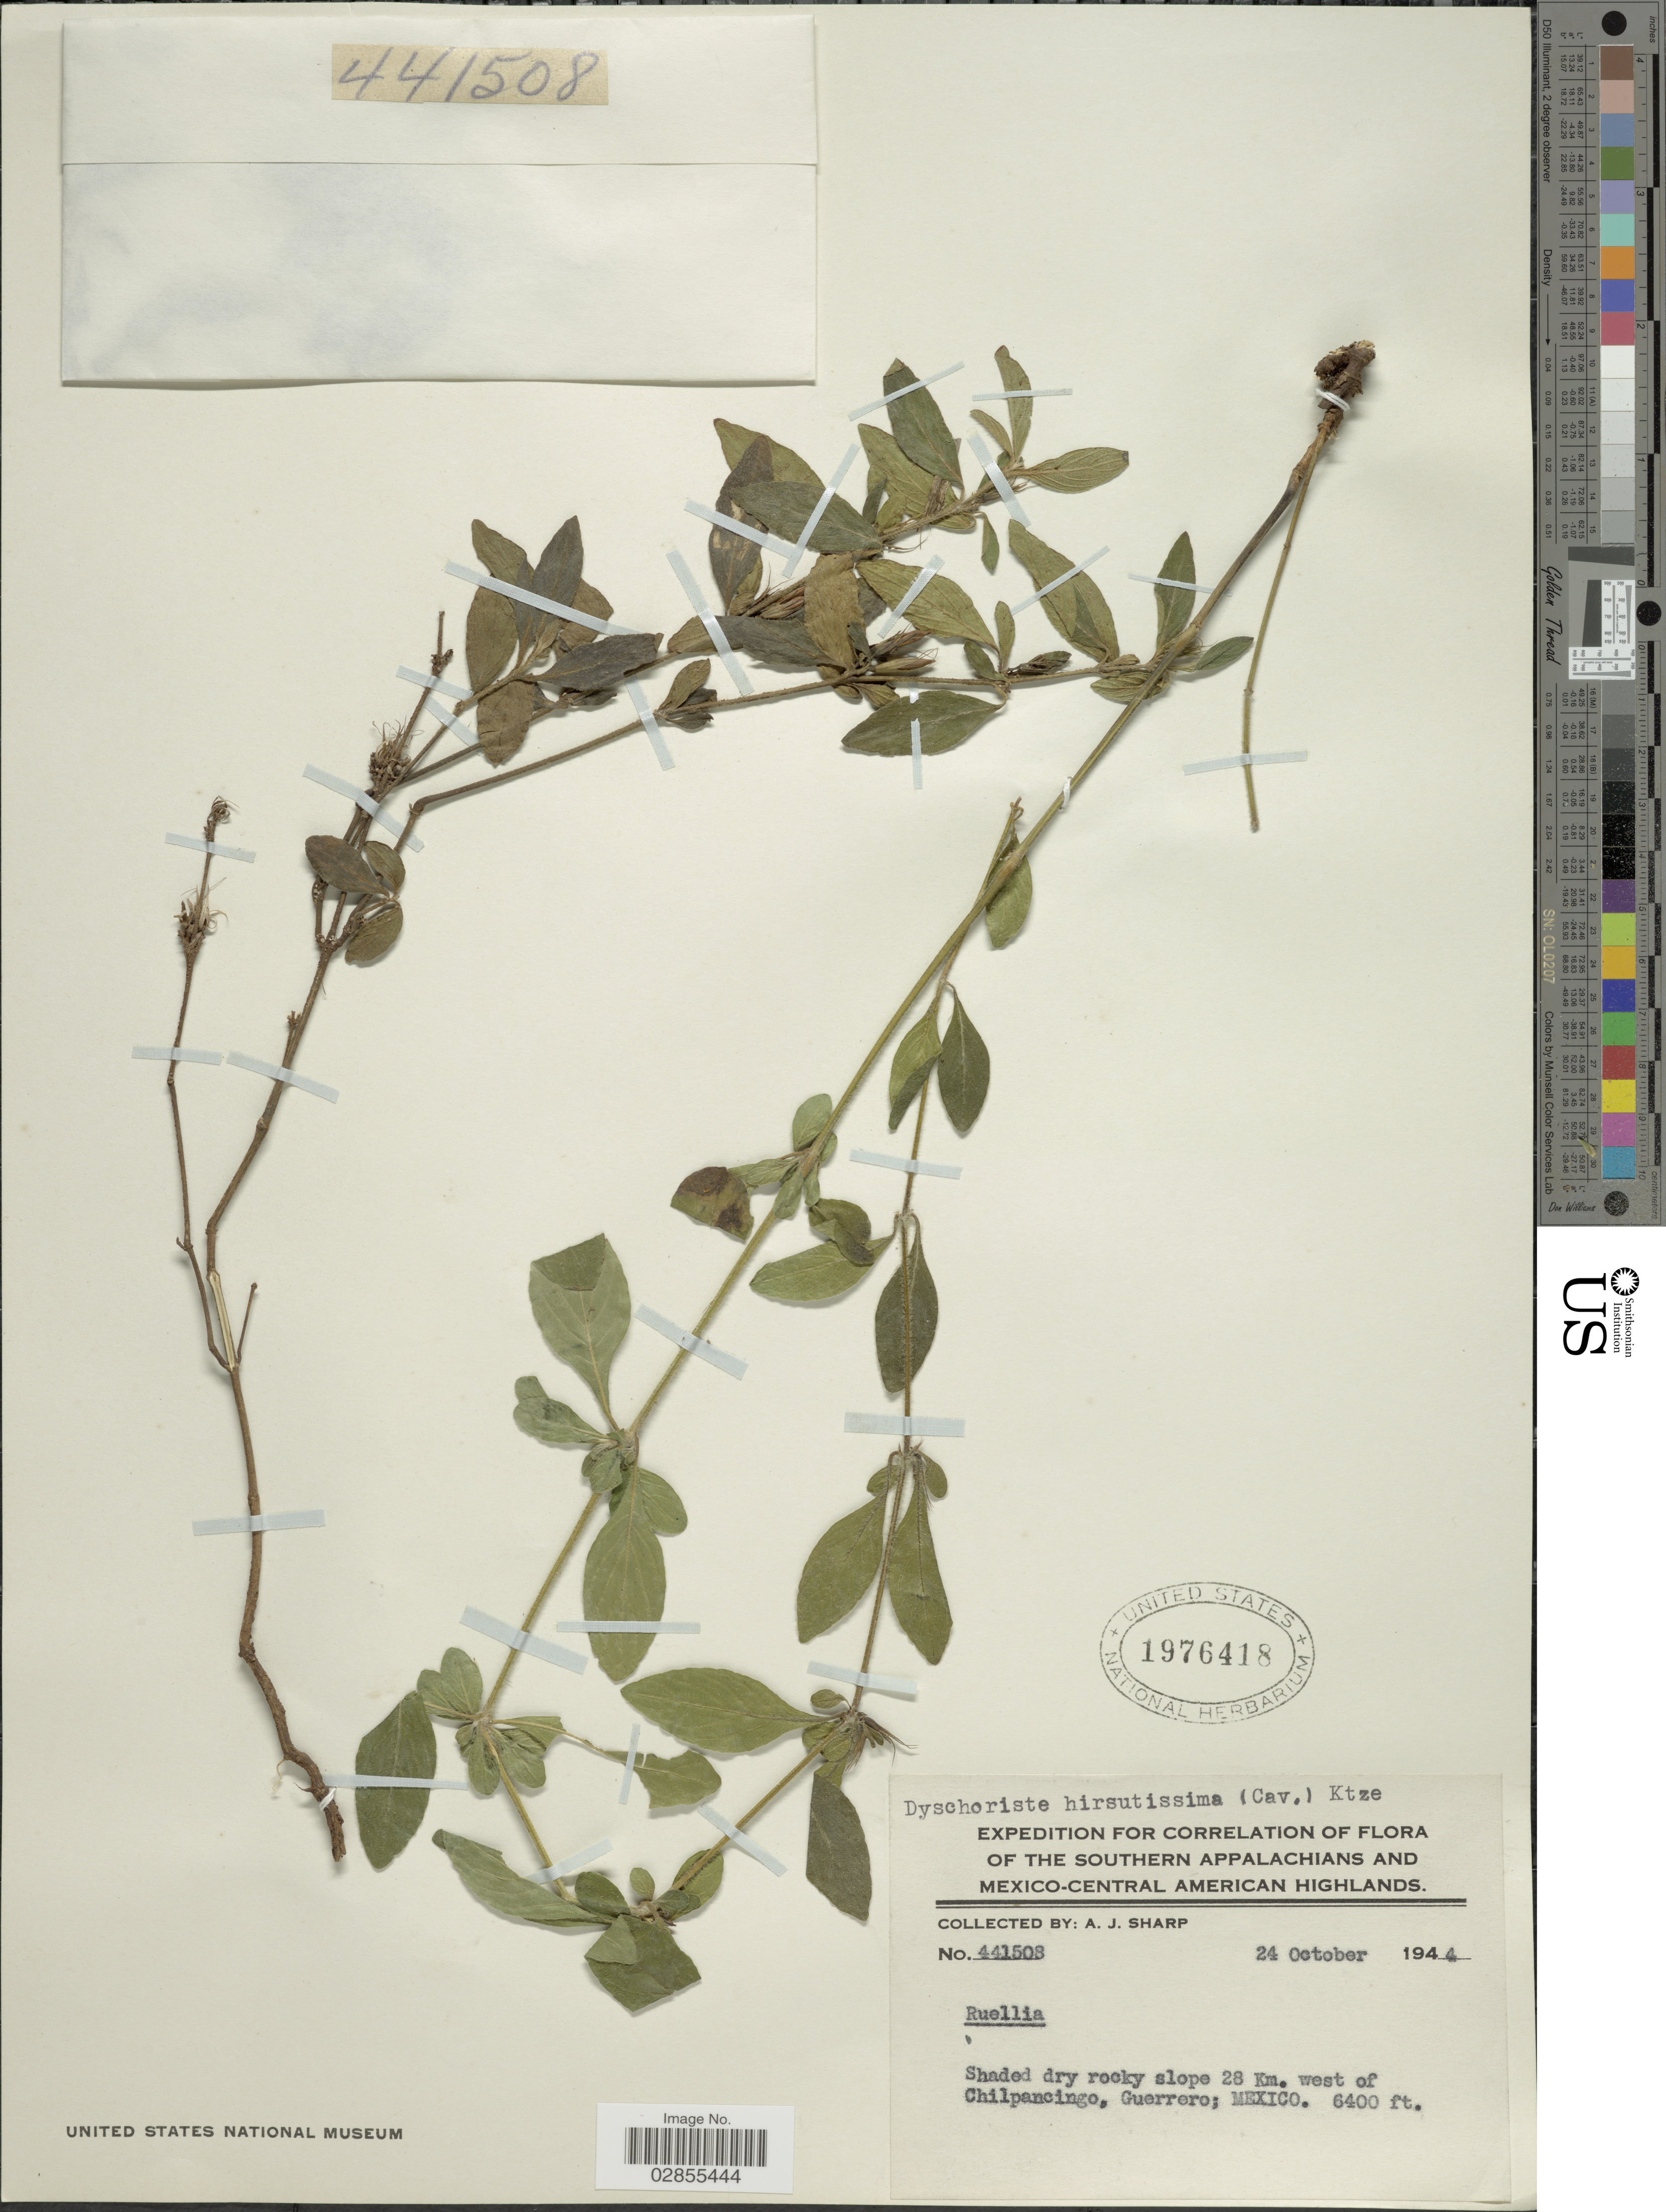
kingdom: Plantae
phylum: Tracheophyta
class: Magnoliopsida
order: Lamiales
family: Acanthaceae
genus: Dyschoriste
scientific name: Dyschoriste hirsutissima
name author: (Nees) Kuntze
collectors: A. J. Sharp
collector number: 441508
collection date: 1944-10-24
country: Mexico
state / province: Guerrero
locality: Southern Appalachians and Mexico-Central American Highlands, Shaded dry rocky slope 28 Km. west of Chilpancingo.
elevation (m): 1951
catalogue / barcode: US 1976418